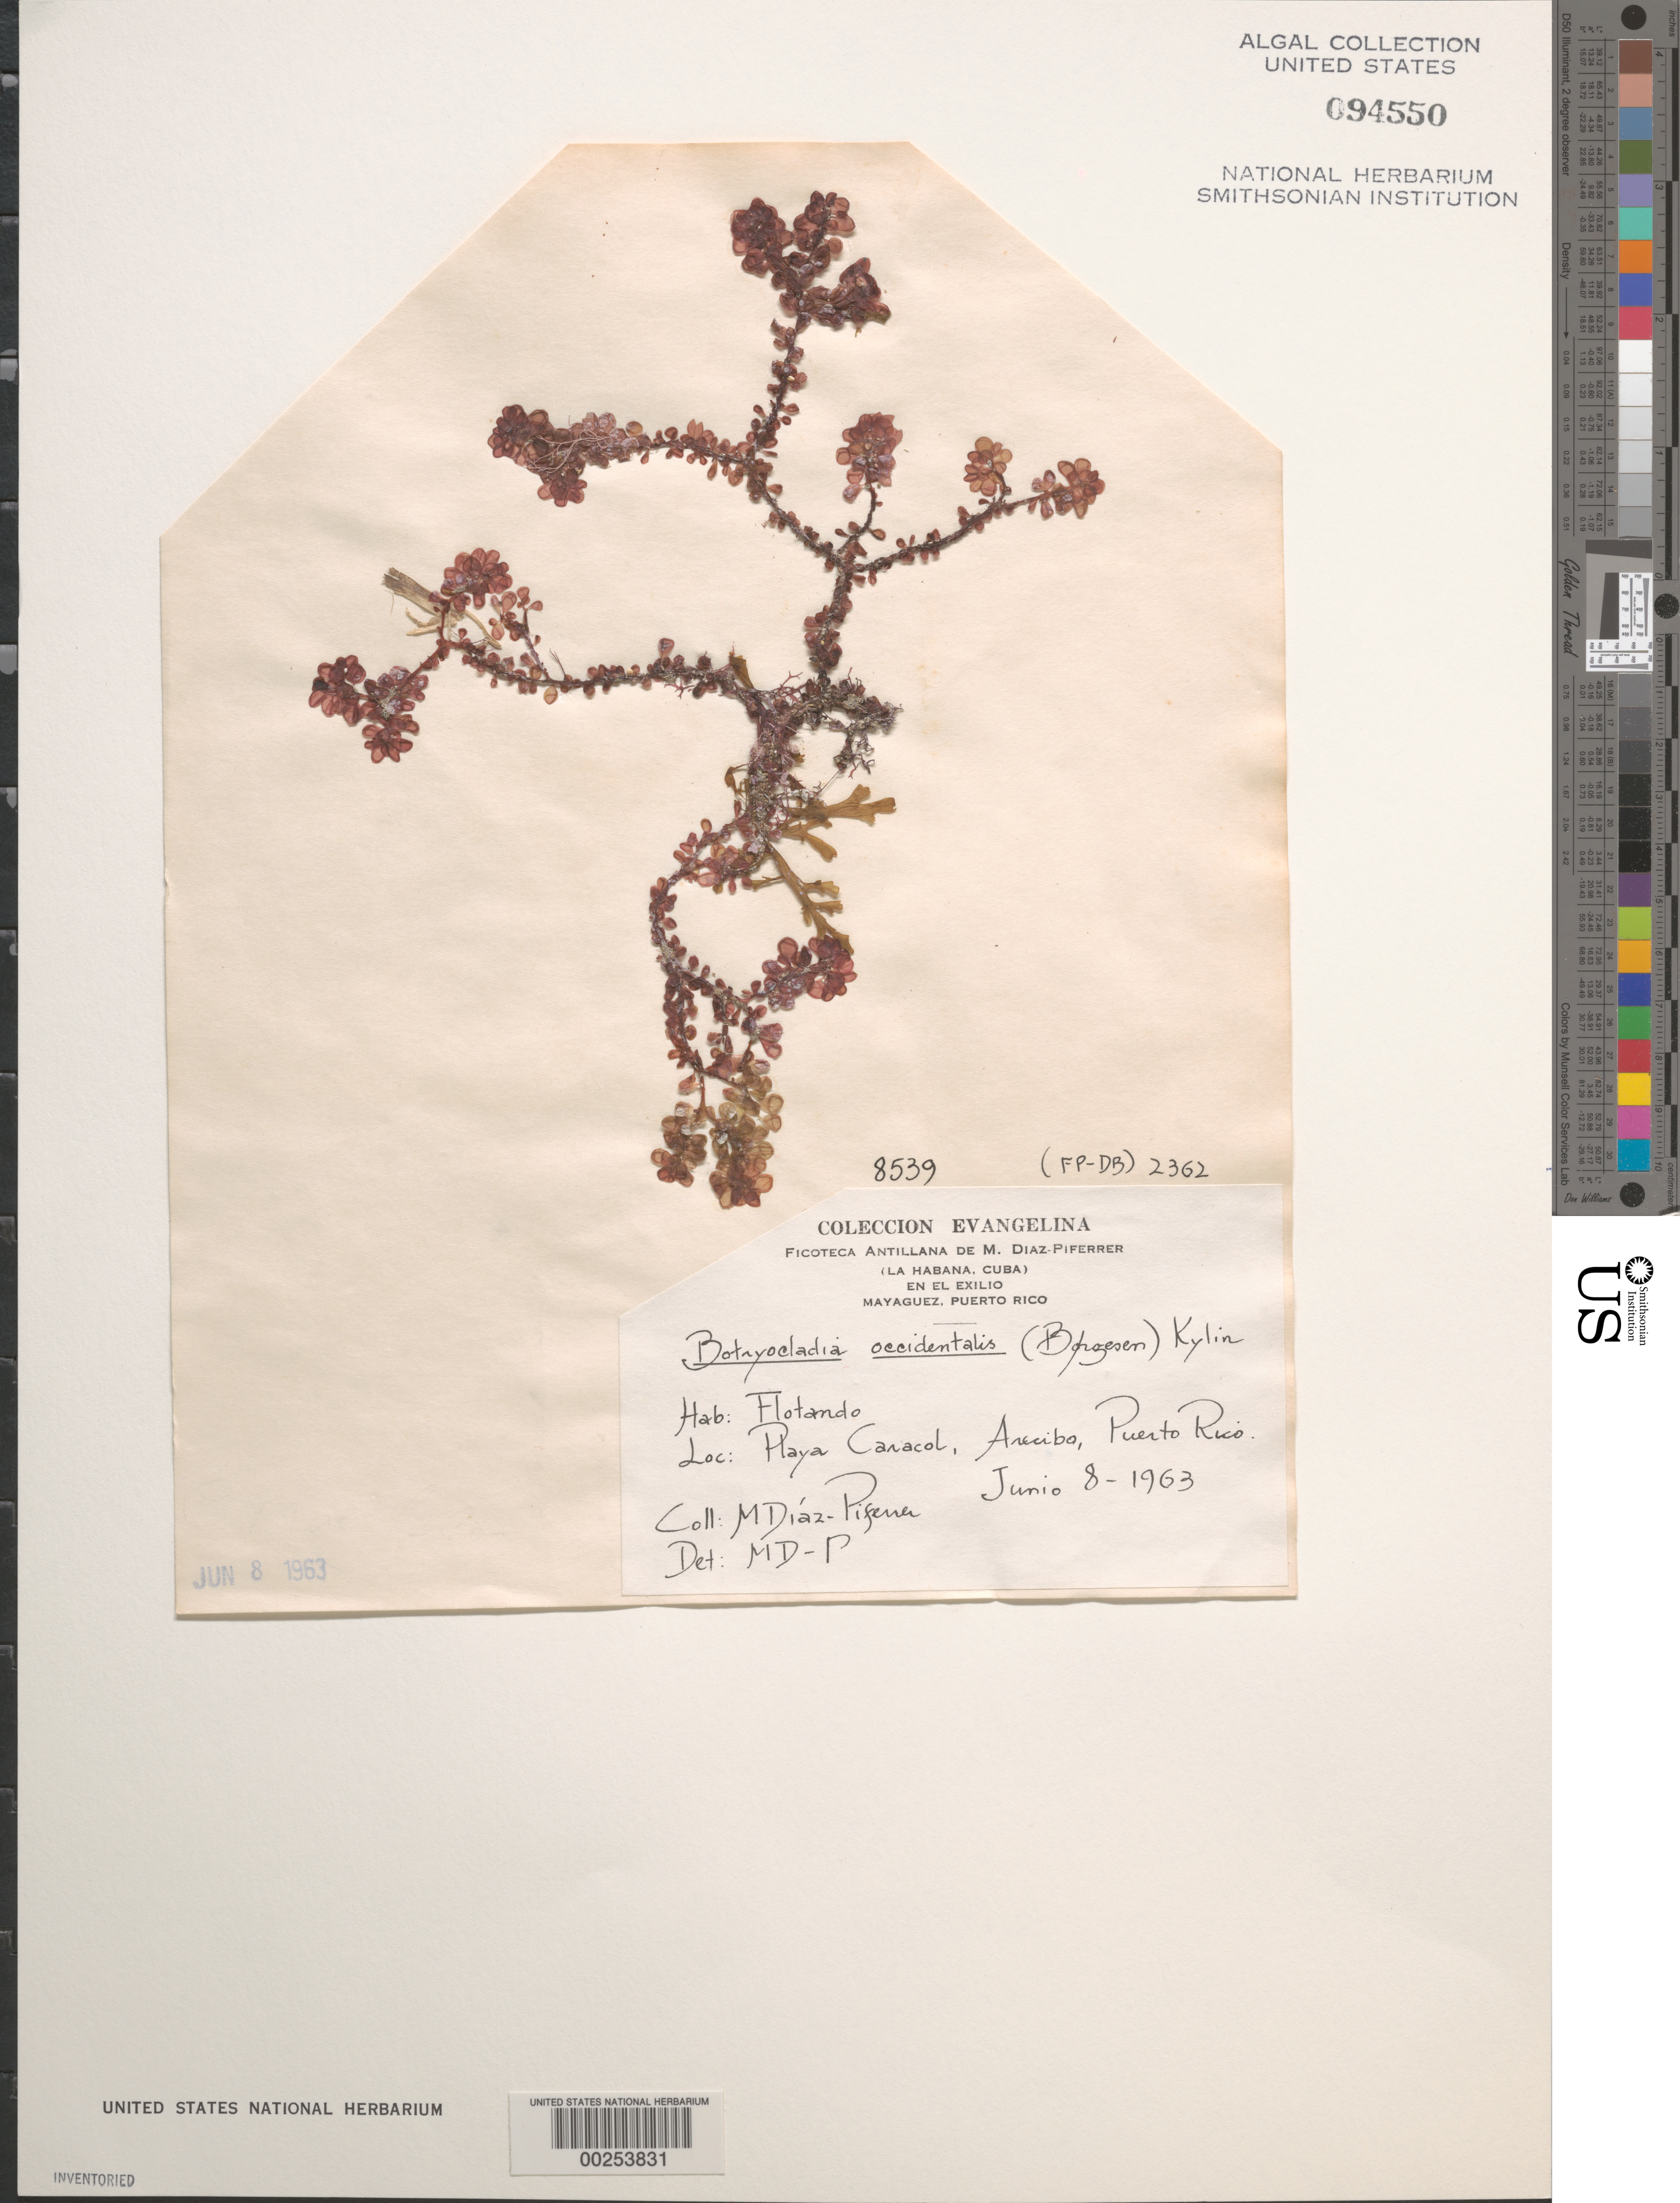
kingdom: Plantae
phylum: Rhodophyta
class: Florideophyceae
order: Rhodymeniales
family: Rhodymeniaceae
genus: Botryocladia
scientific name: Botryocladia occidentalis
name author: (Børgesen) Kylin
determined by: Diaz-Piferrer, M.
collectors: M. Diaz-Piferrer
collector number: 8539 & (FP-DB) 2362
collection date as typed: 08 Jun 1963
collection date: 1963-06-08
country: Puerto Rico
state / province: Arecibo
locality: Playa Caracol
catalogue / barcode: US 94550